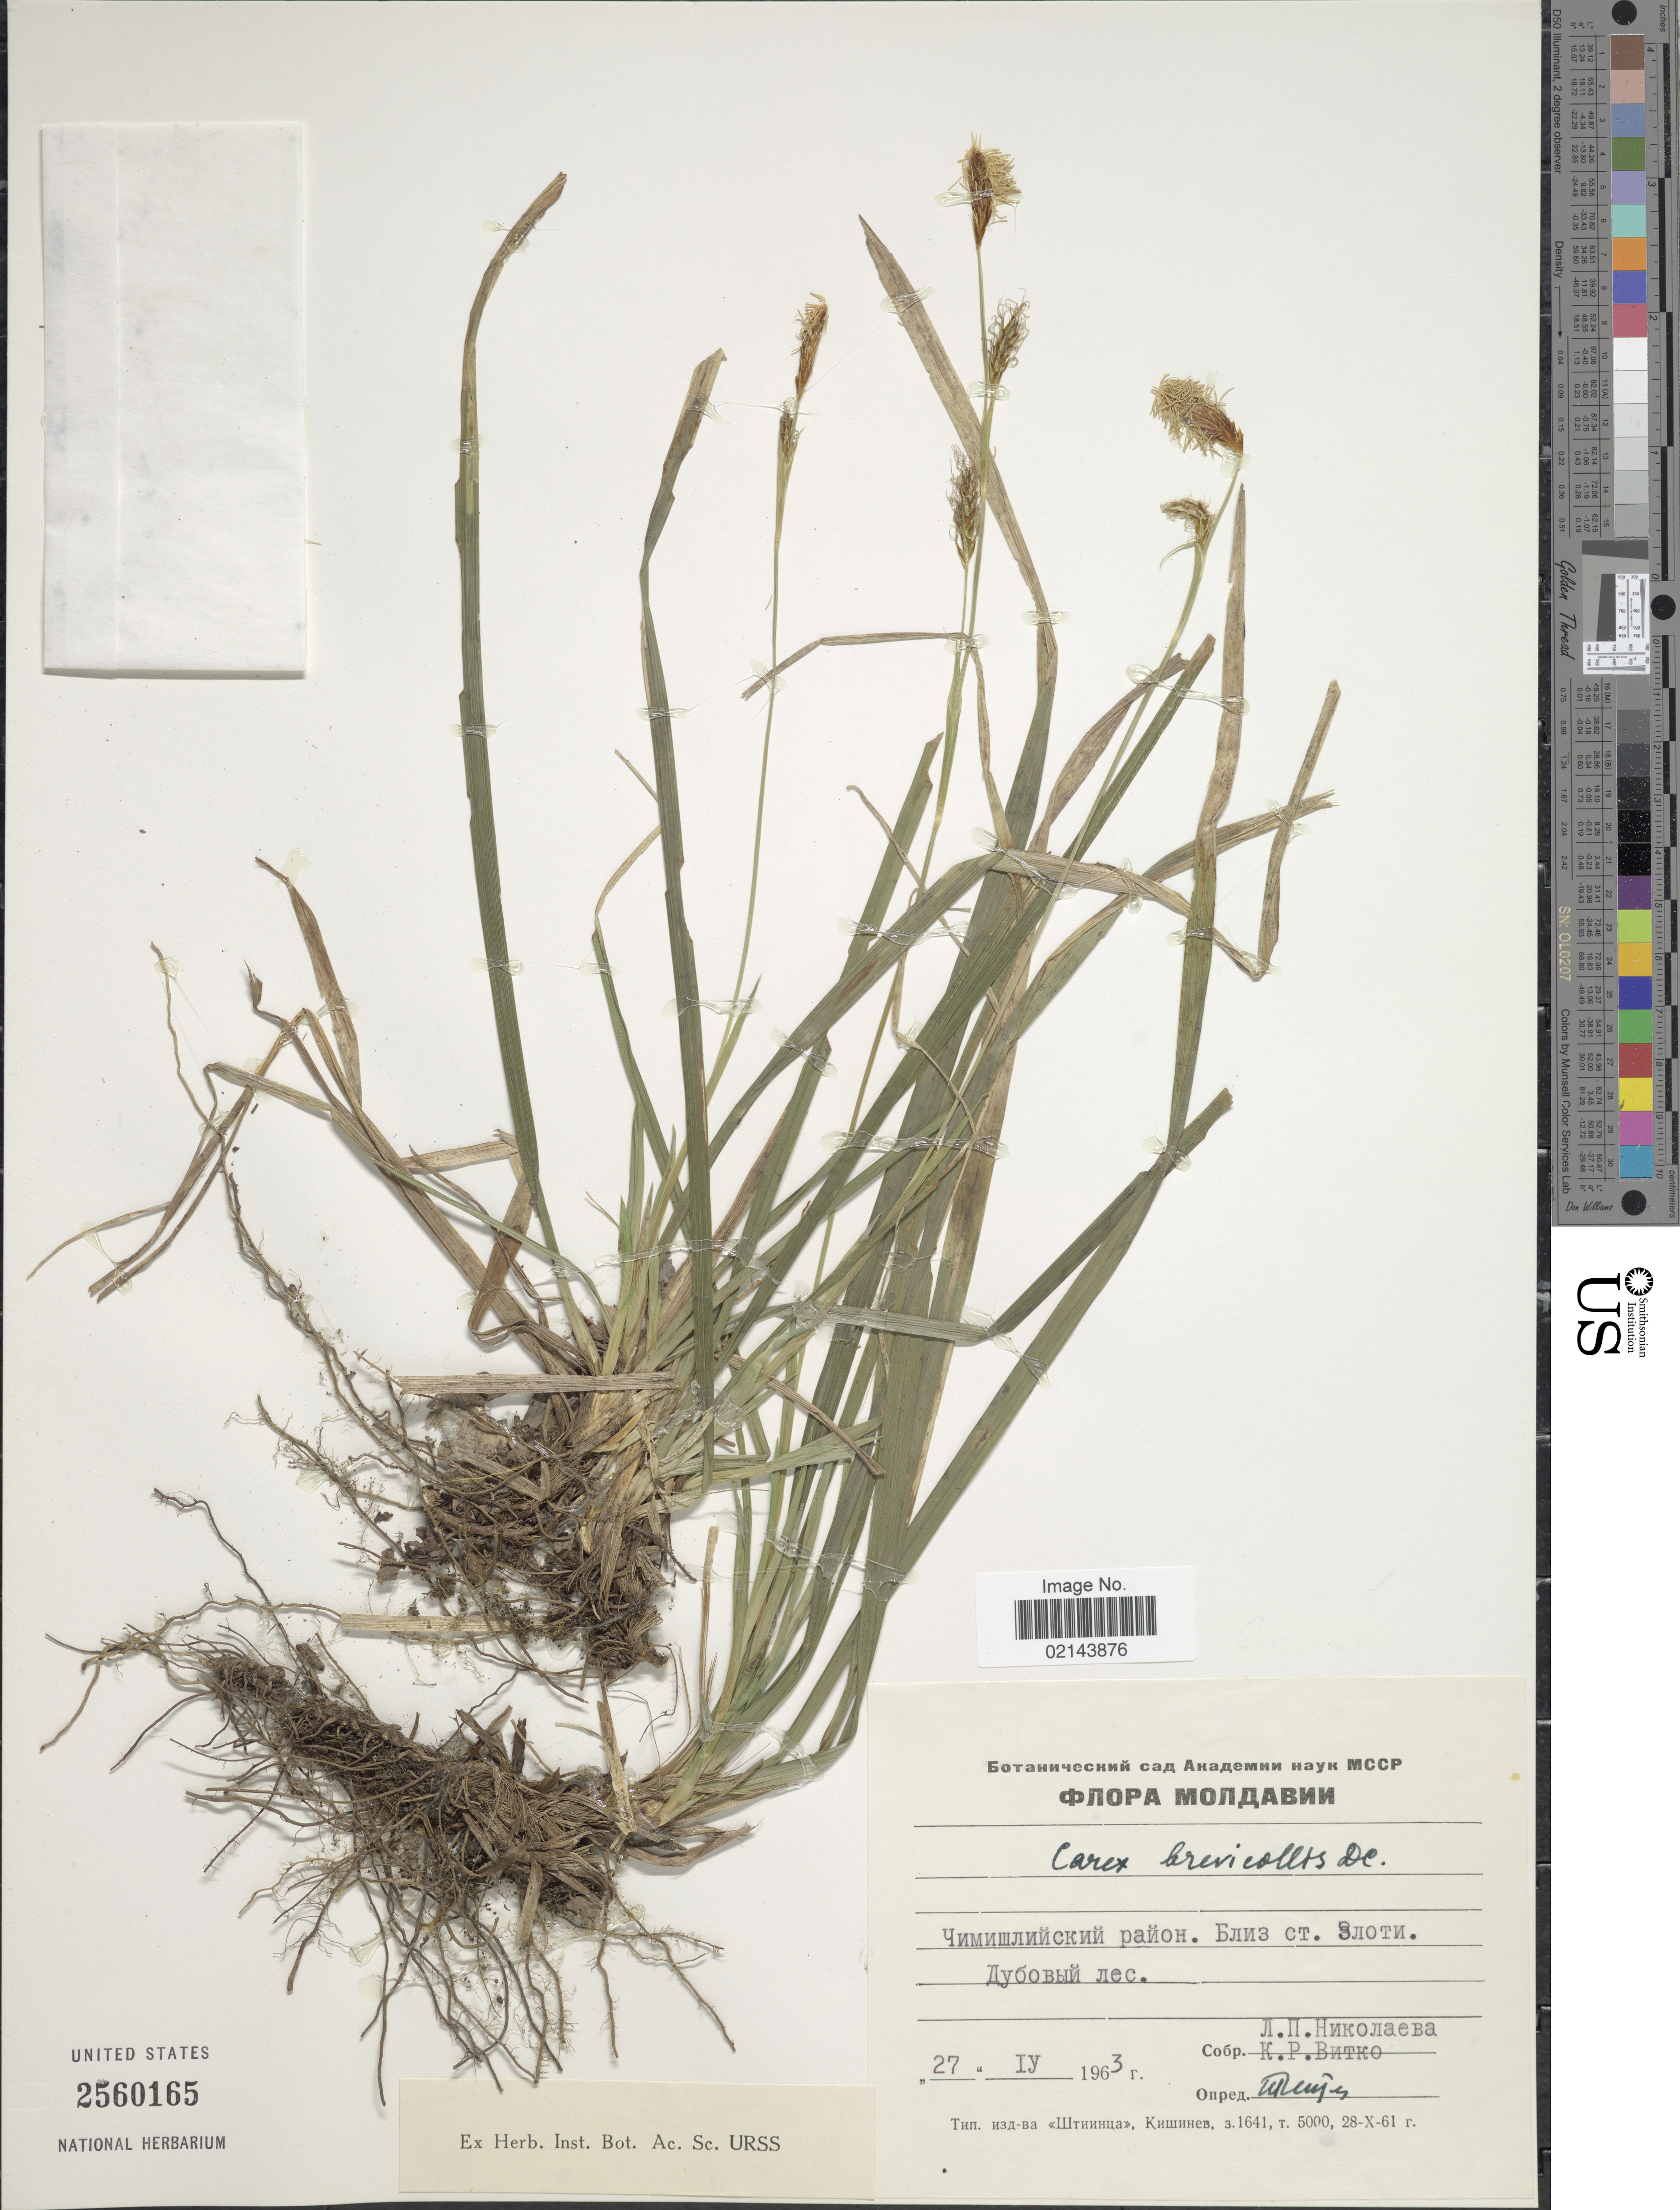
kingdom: Plantae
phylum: Tracheophyta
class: Liliopsida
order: Poales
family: Cyperaceae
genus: Carex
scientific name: Carex brevicollis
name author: DC.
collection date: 1963-04-27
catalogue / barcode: US 2560165